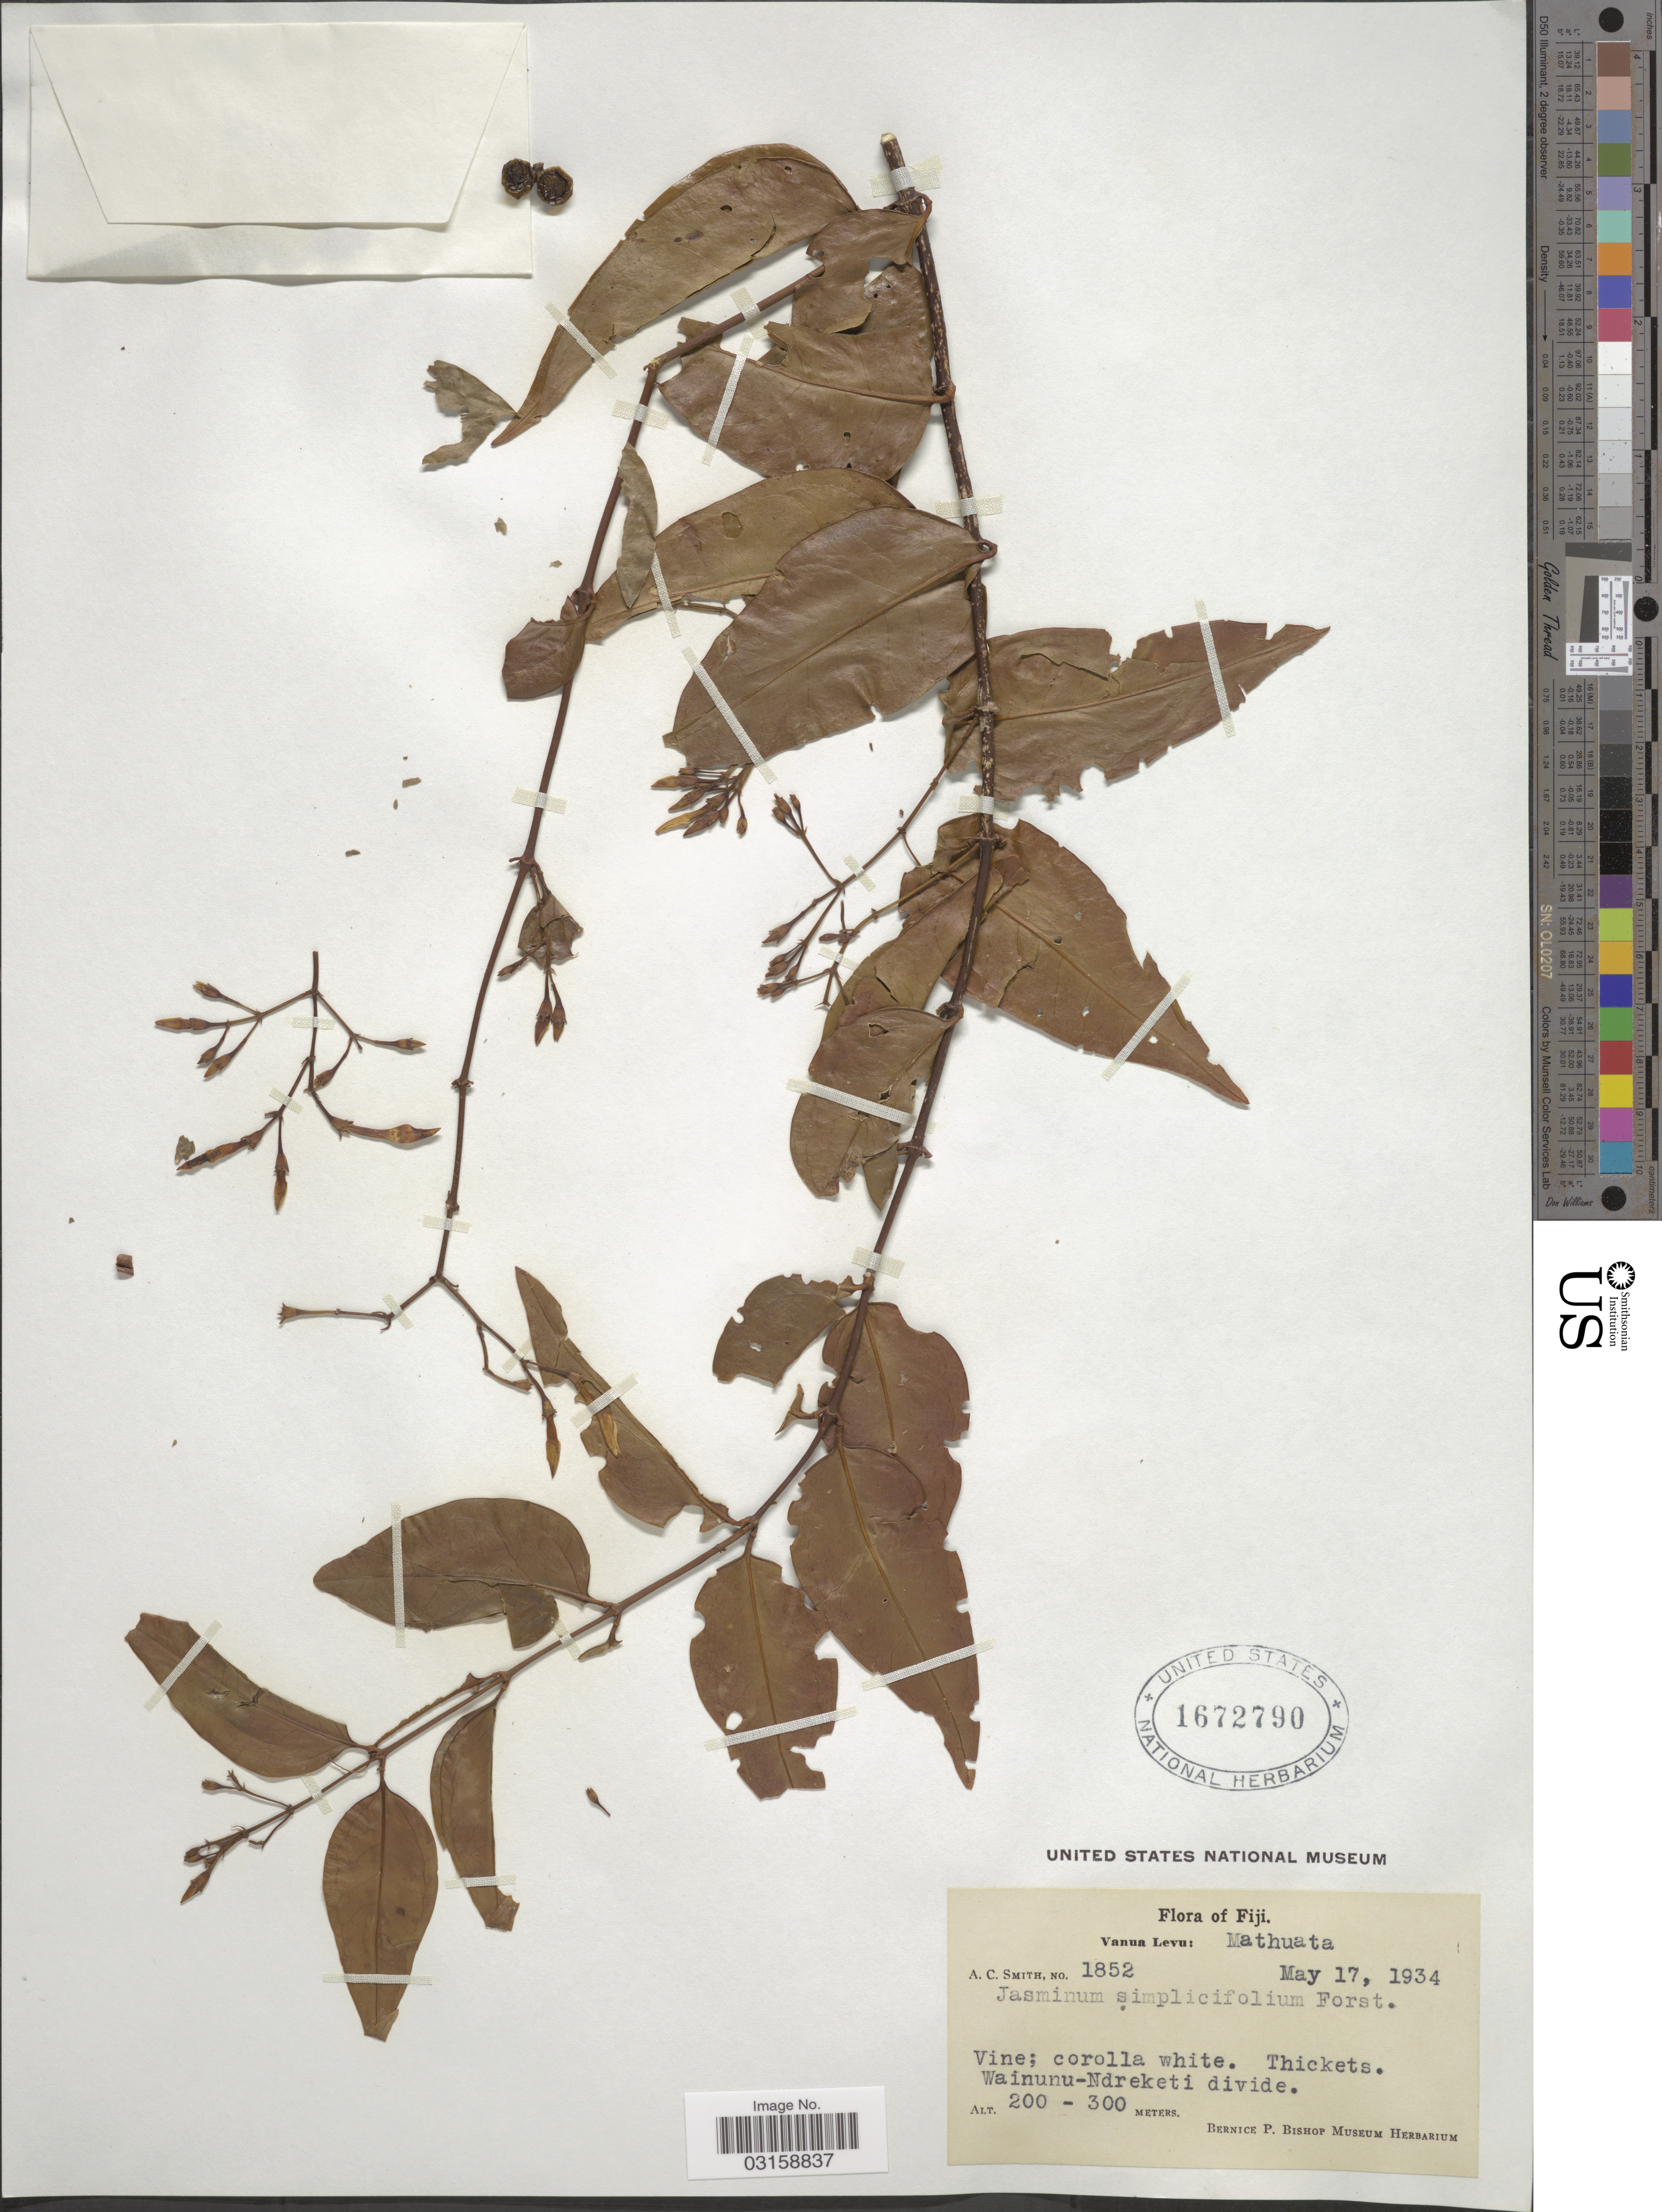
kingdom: Plantae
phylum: Tracheophyta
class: Magnoliopsida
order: Lamiales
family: Oleaceae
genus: Jasminum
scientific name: Jasminum simplicifolium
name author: G. Forst.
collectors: A. C. Smith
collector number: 1852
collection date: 1934-05-17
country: Fiji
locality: Vanua Levu: Mathuata. Wainunu-Ndreketi divide.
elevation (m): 200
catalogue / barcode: US 1672790